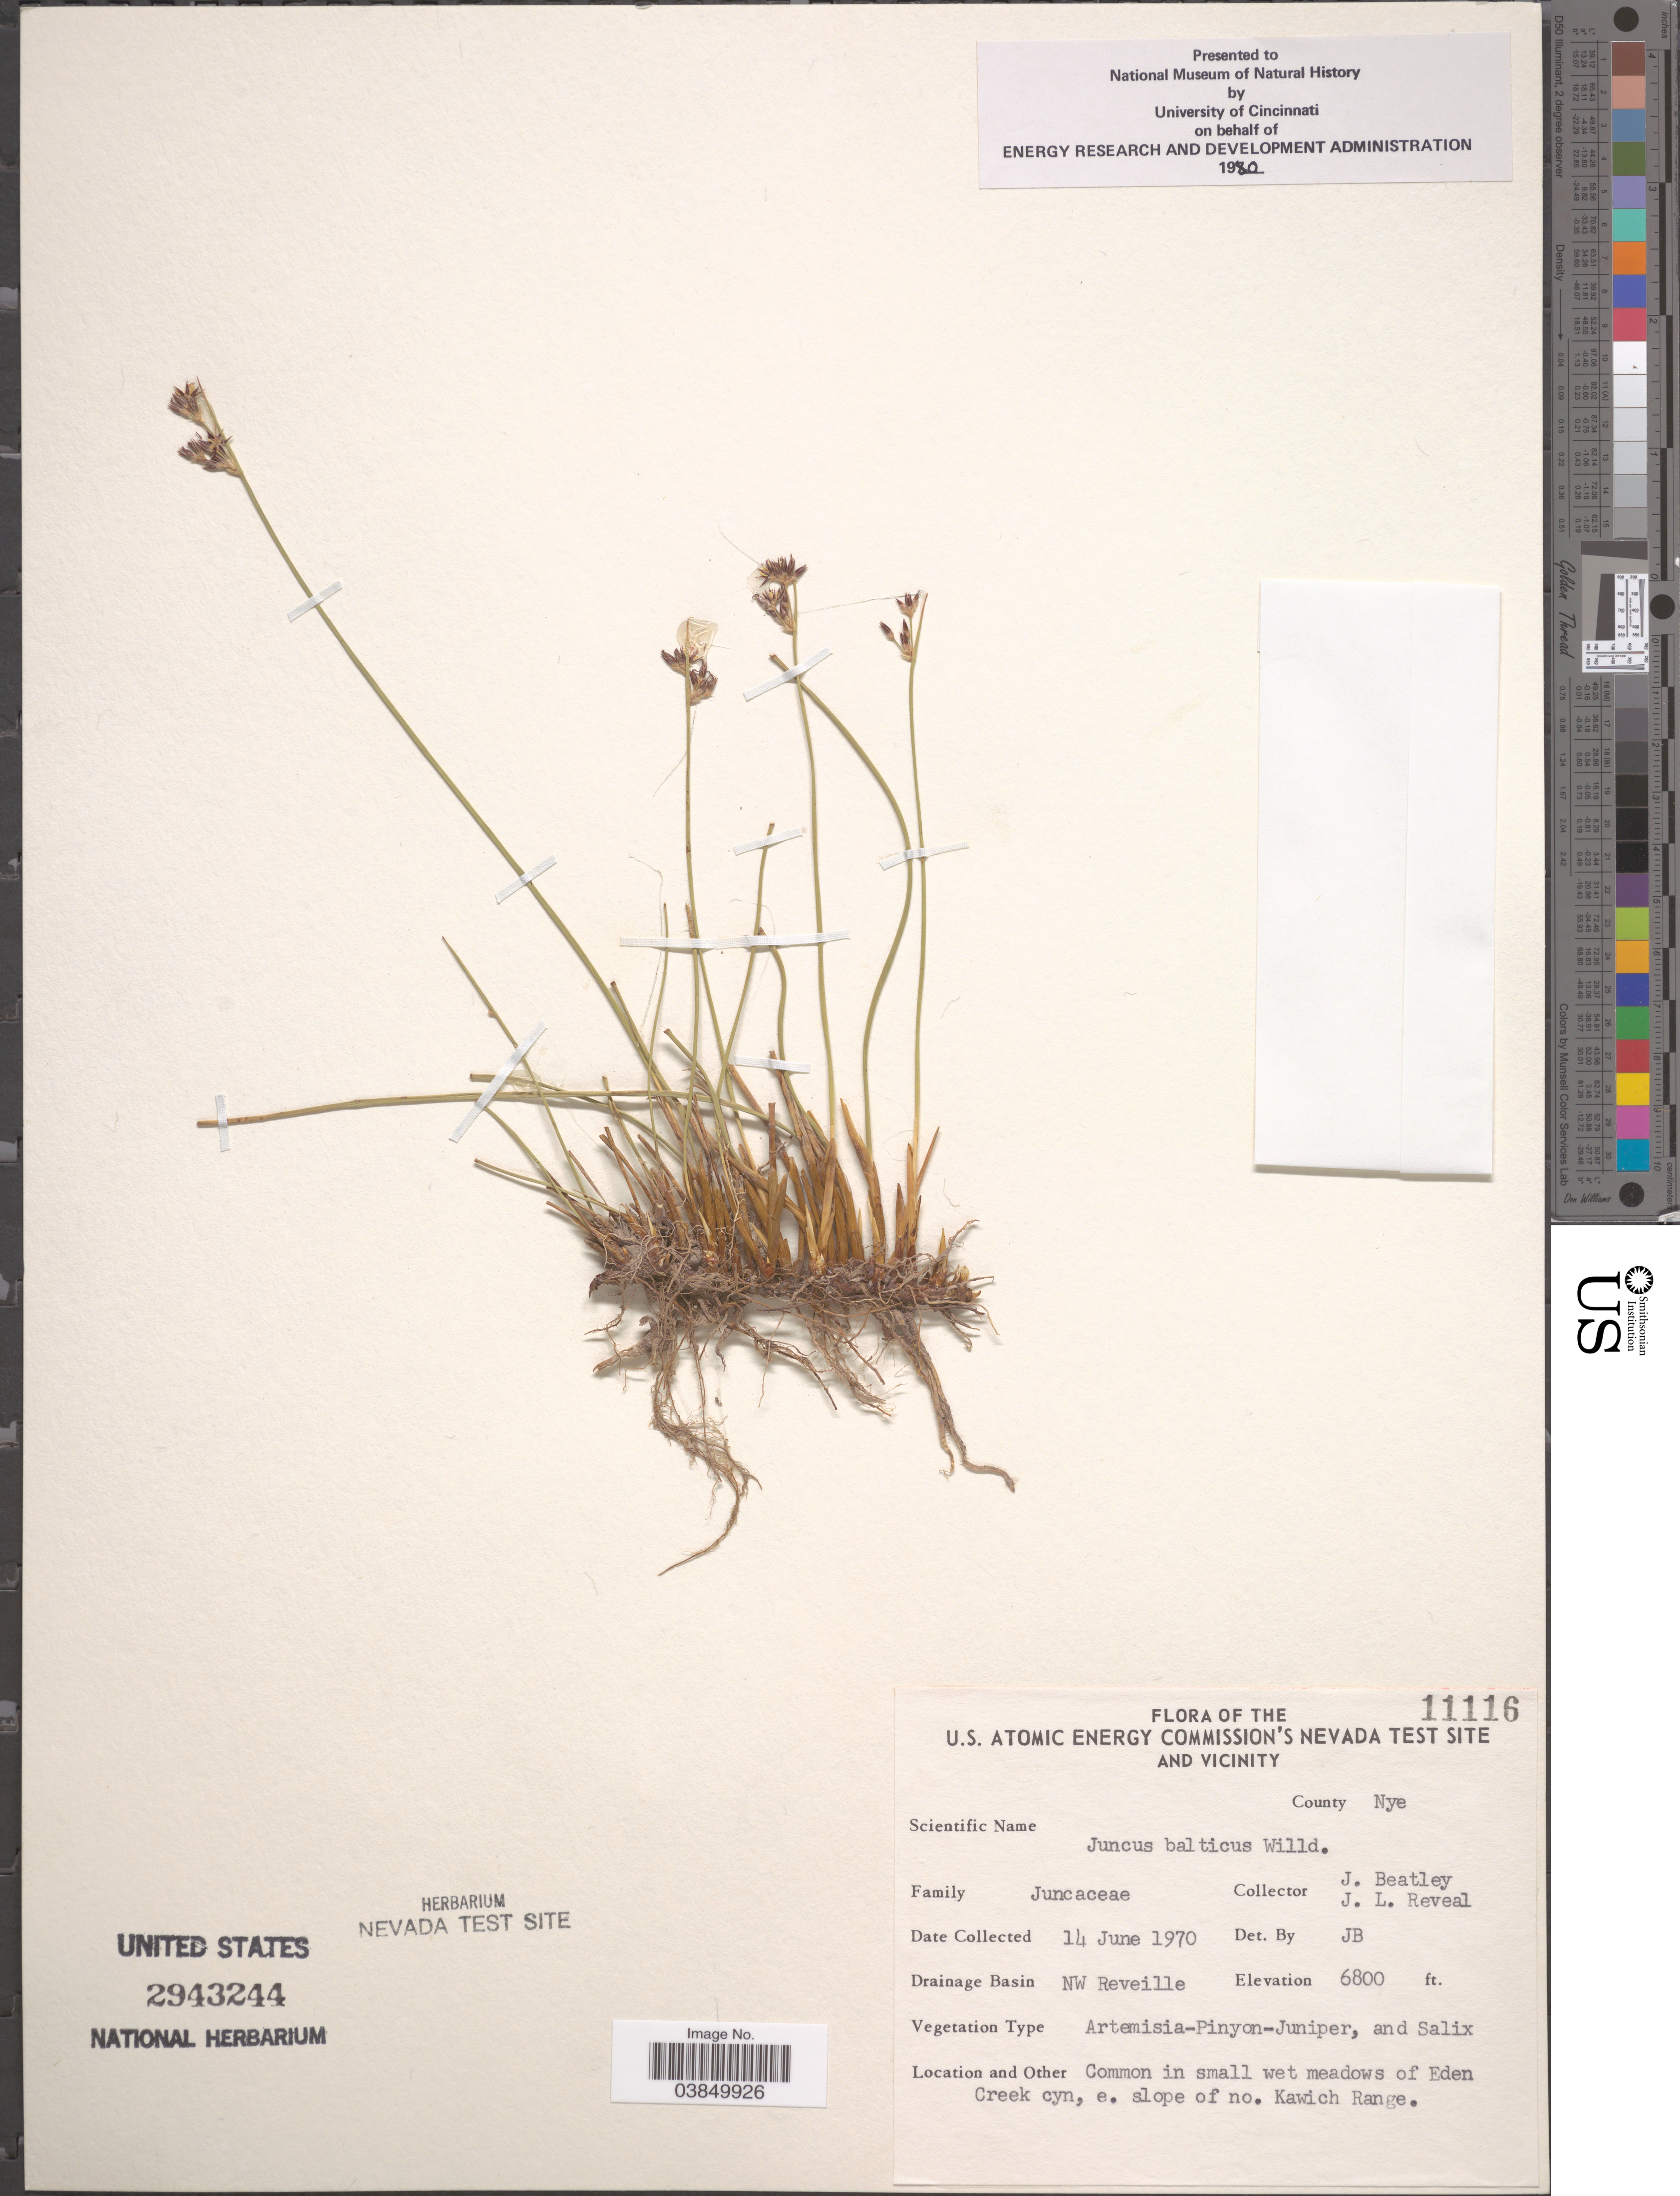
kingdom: Plantae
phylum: Tracheophyta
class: Liliopsida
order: Poales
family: Juncaceae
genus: Juncus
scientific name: Juncus balticus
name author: Willd.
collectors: J. C. Beatley & J. L. Reveal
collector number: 11116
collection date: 1970-06-14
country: United States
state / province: Nevada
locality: U.S. Atomic Energy Commission's Nevada Test Site and vicinity. County Nye. Drainage Basin NW Reveille. Eden Creen cyn, e. slope of no. Kawich Range.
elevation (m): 2073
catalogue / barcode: US 2943244